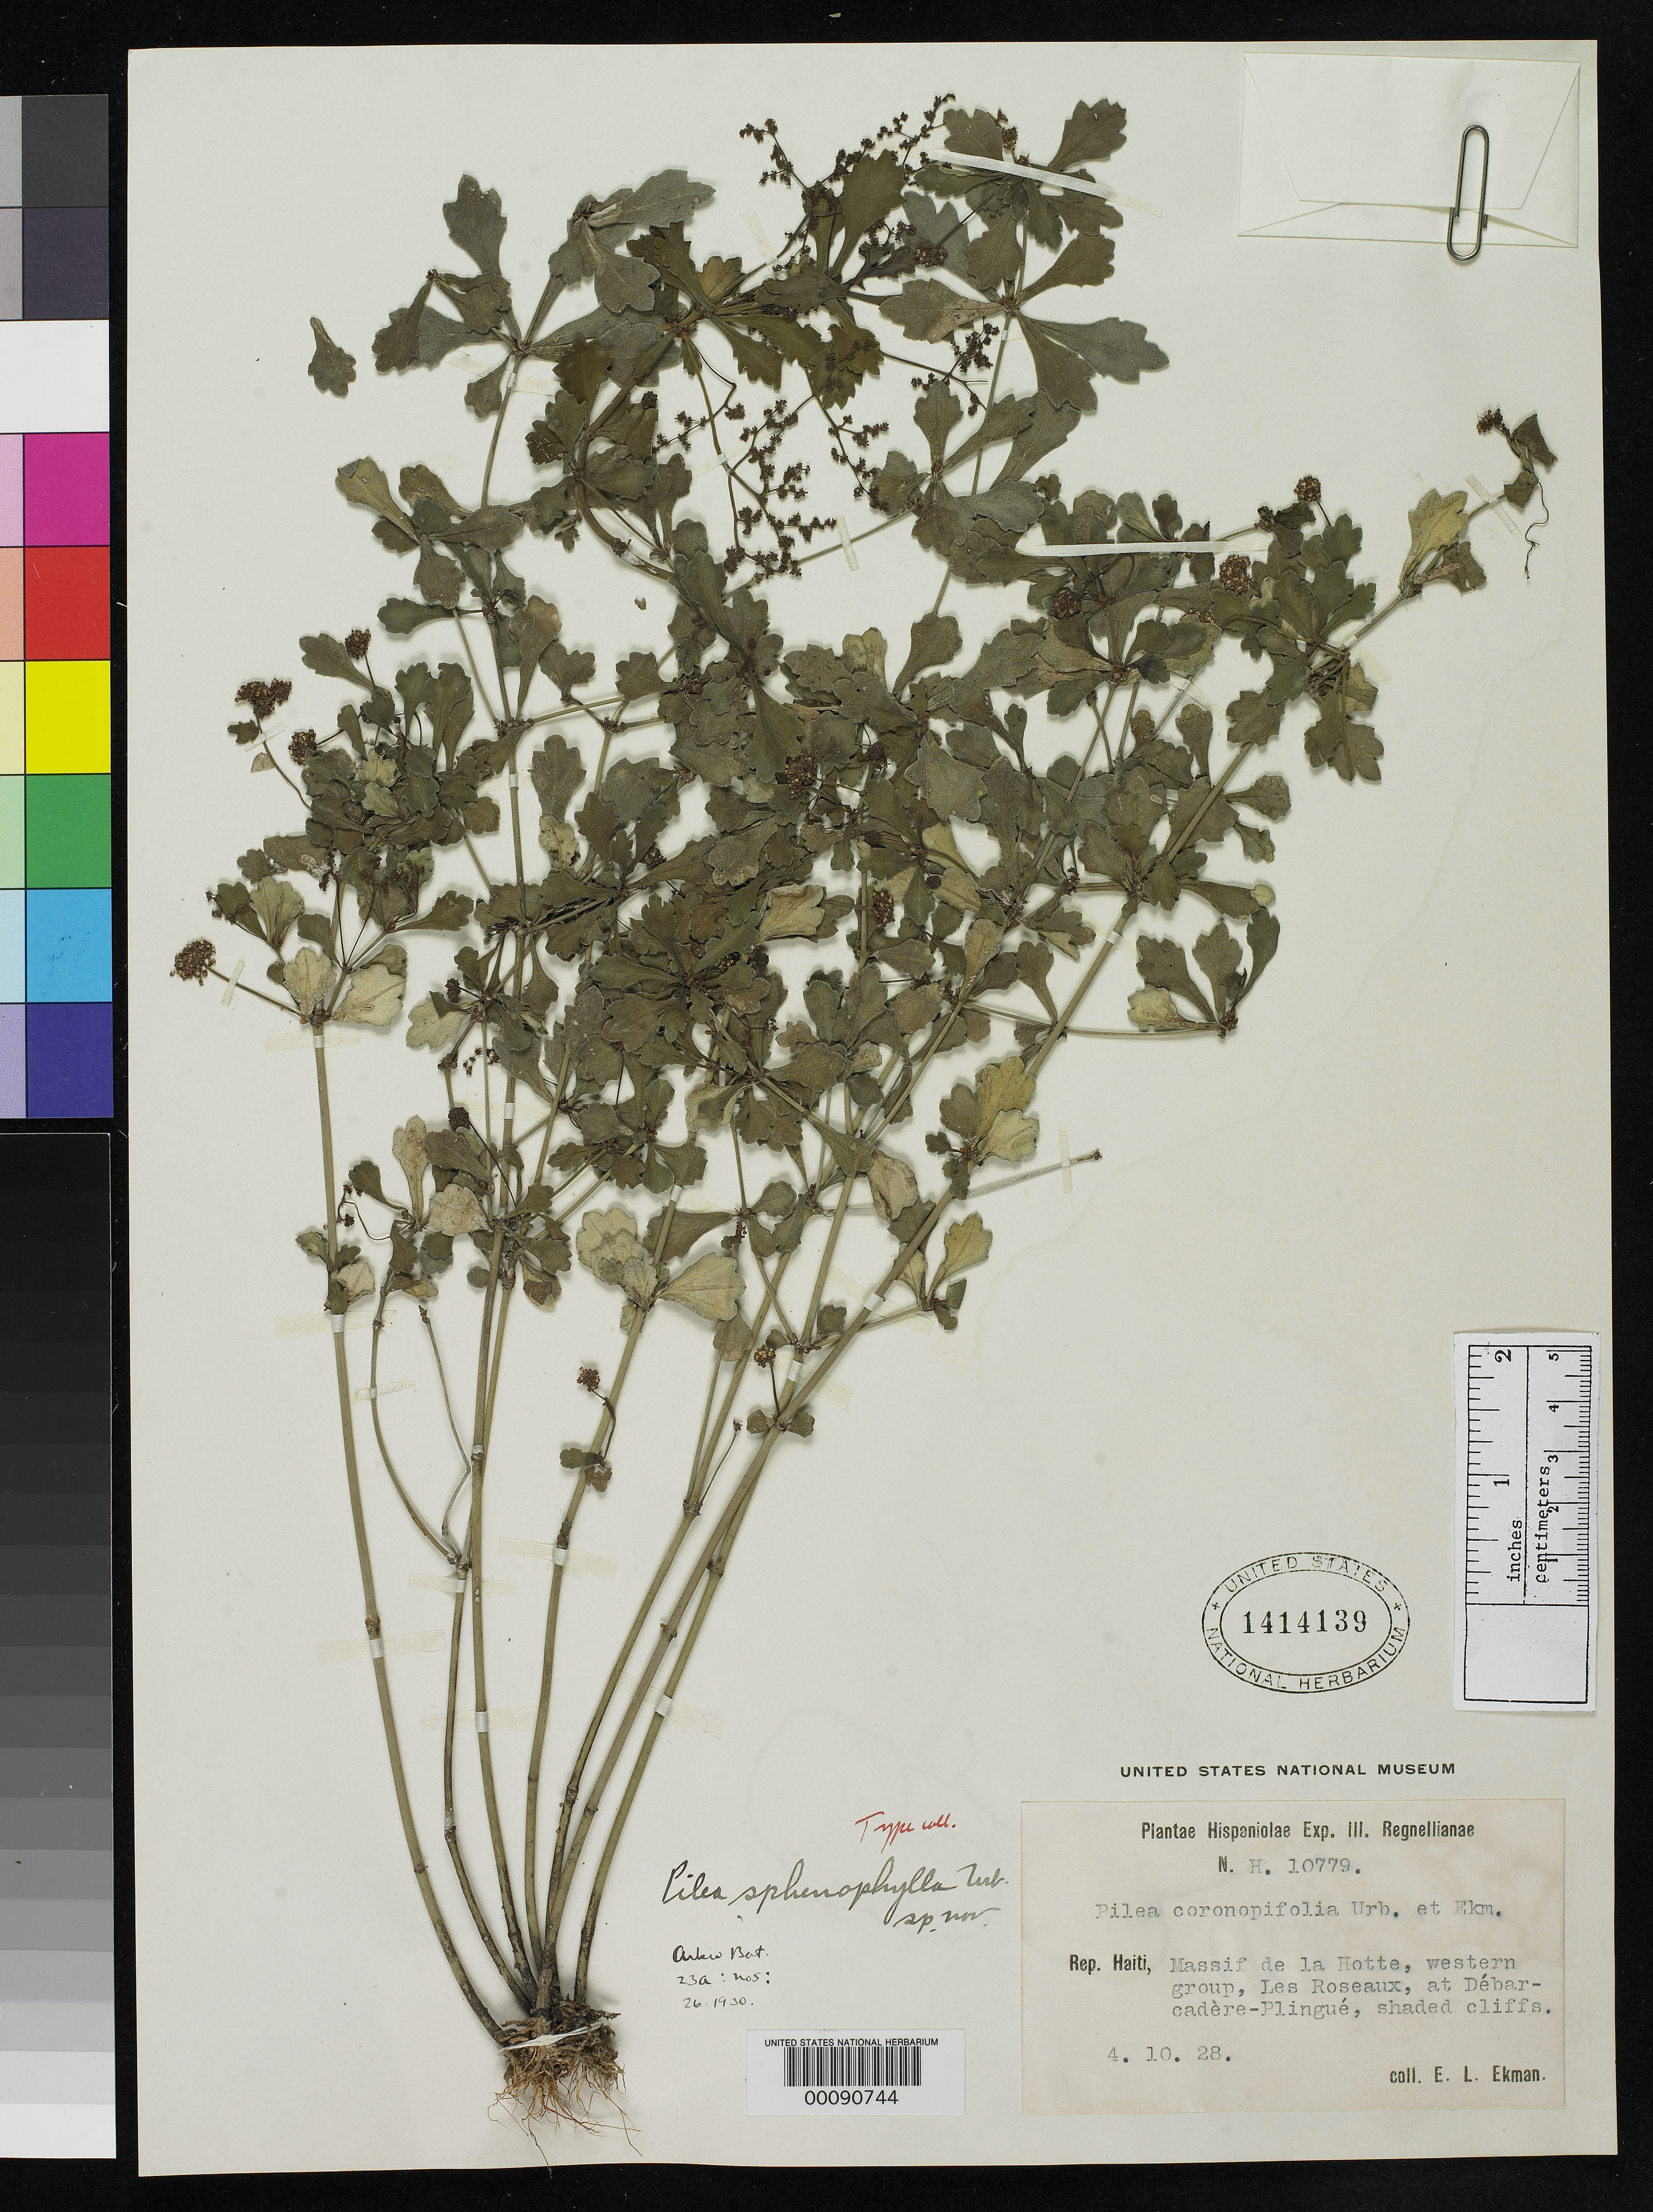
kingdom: Plantae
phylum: Tracheophyta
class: Magnoliopsida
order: Rosales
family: Urticaceae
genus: Pilea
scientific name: Pilea sphenophylla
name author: Urb.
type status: Isotype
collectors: E. L. Ekman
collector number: H 10779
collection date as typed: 04 Oct 1928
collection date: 1928-10-04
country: Haiti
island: Hispaniola Island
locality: Massif de La Hotte, les Roseaux, de Debarcadere.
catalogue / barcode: US 1414139